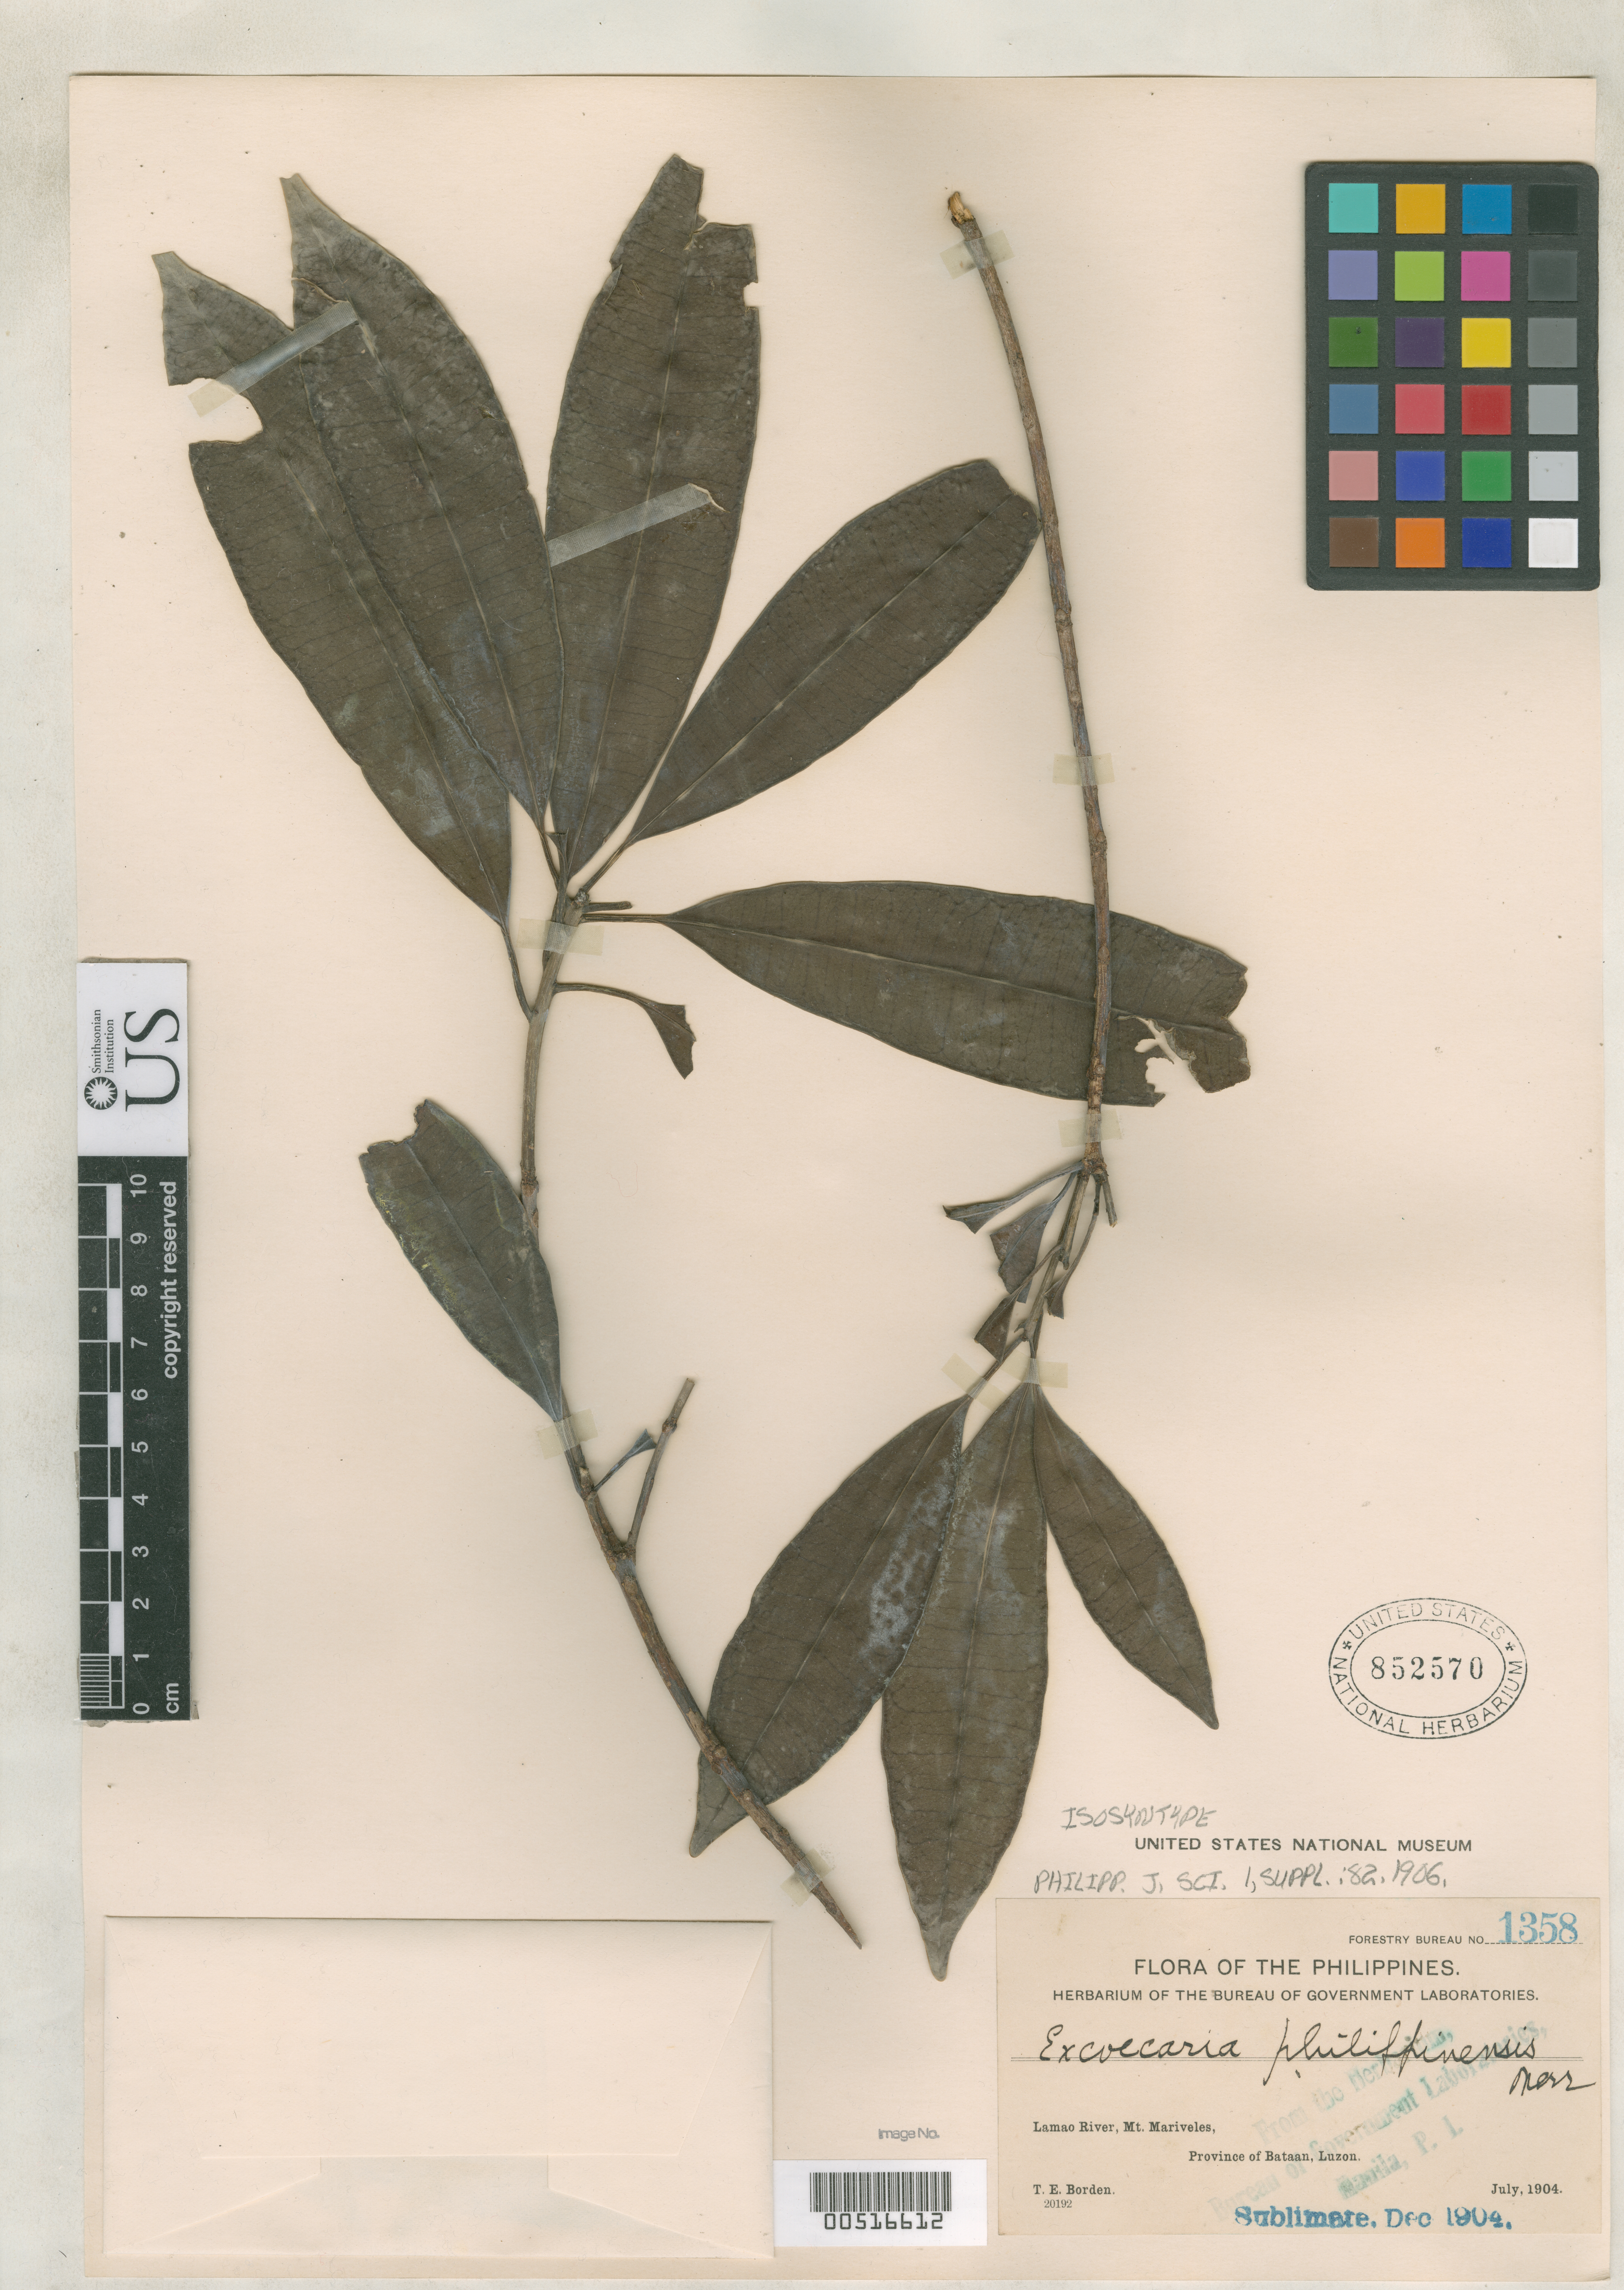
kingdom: Plantae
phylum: Tracheophyta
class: Magnoliopsida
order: Malpighiales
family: Euphorbiaceae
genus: Excoecaria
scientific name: Excoecaria philippinensis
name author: Merr.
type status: Isosyntype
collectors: T. E. Borden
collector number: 1358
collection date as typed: Jul 1904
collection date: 1904-07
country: Philippines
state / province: Central Luzon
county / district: Bataan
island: Luzon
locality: Lamao River, Mt Mariveles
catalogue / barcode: US 852570